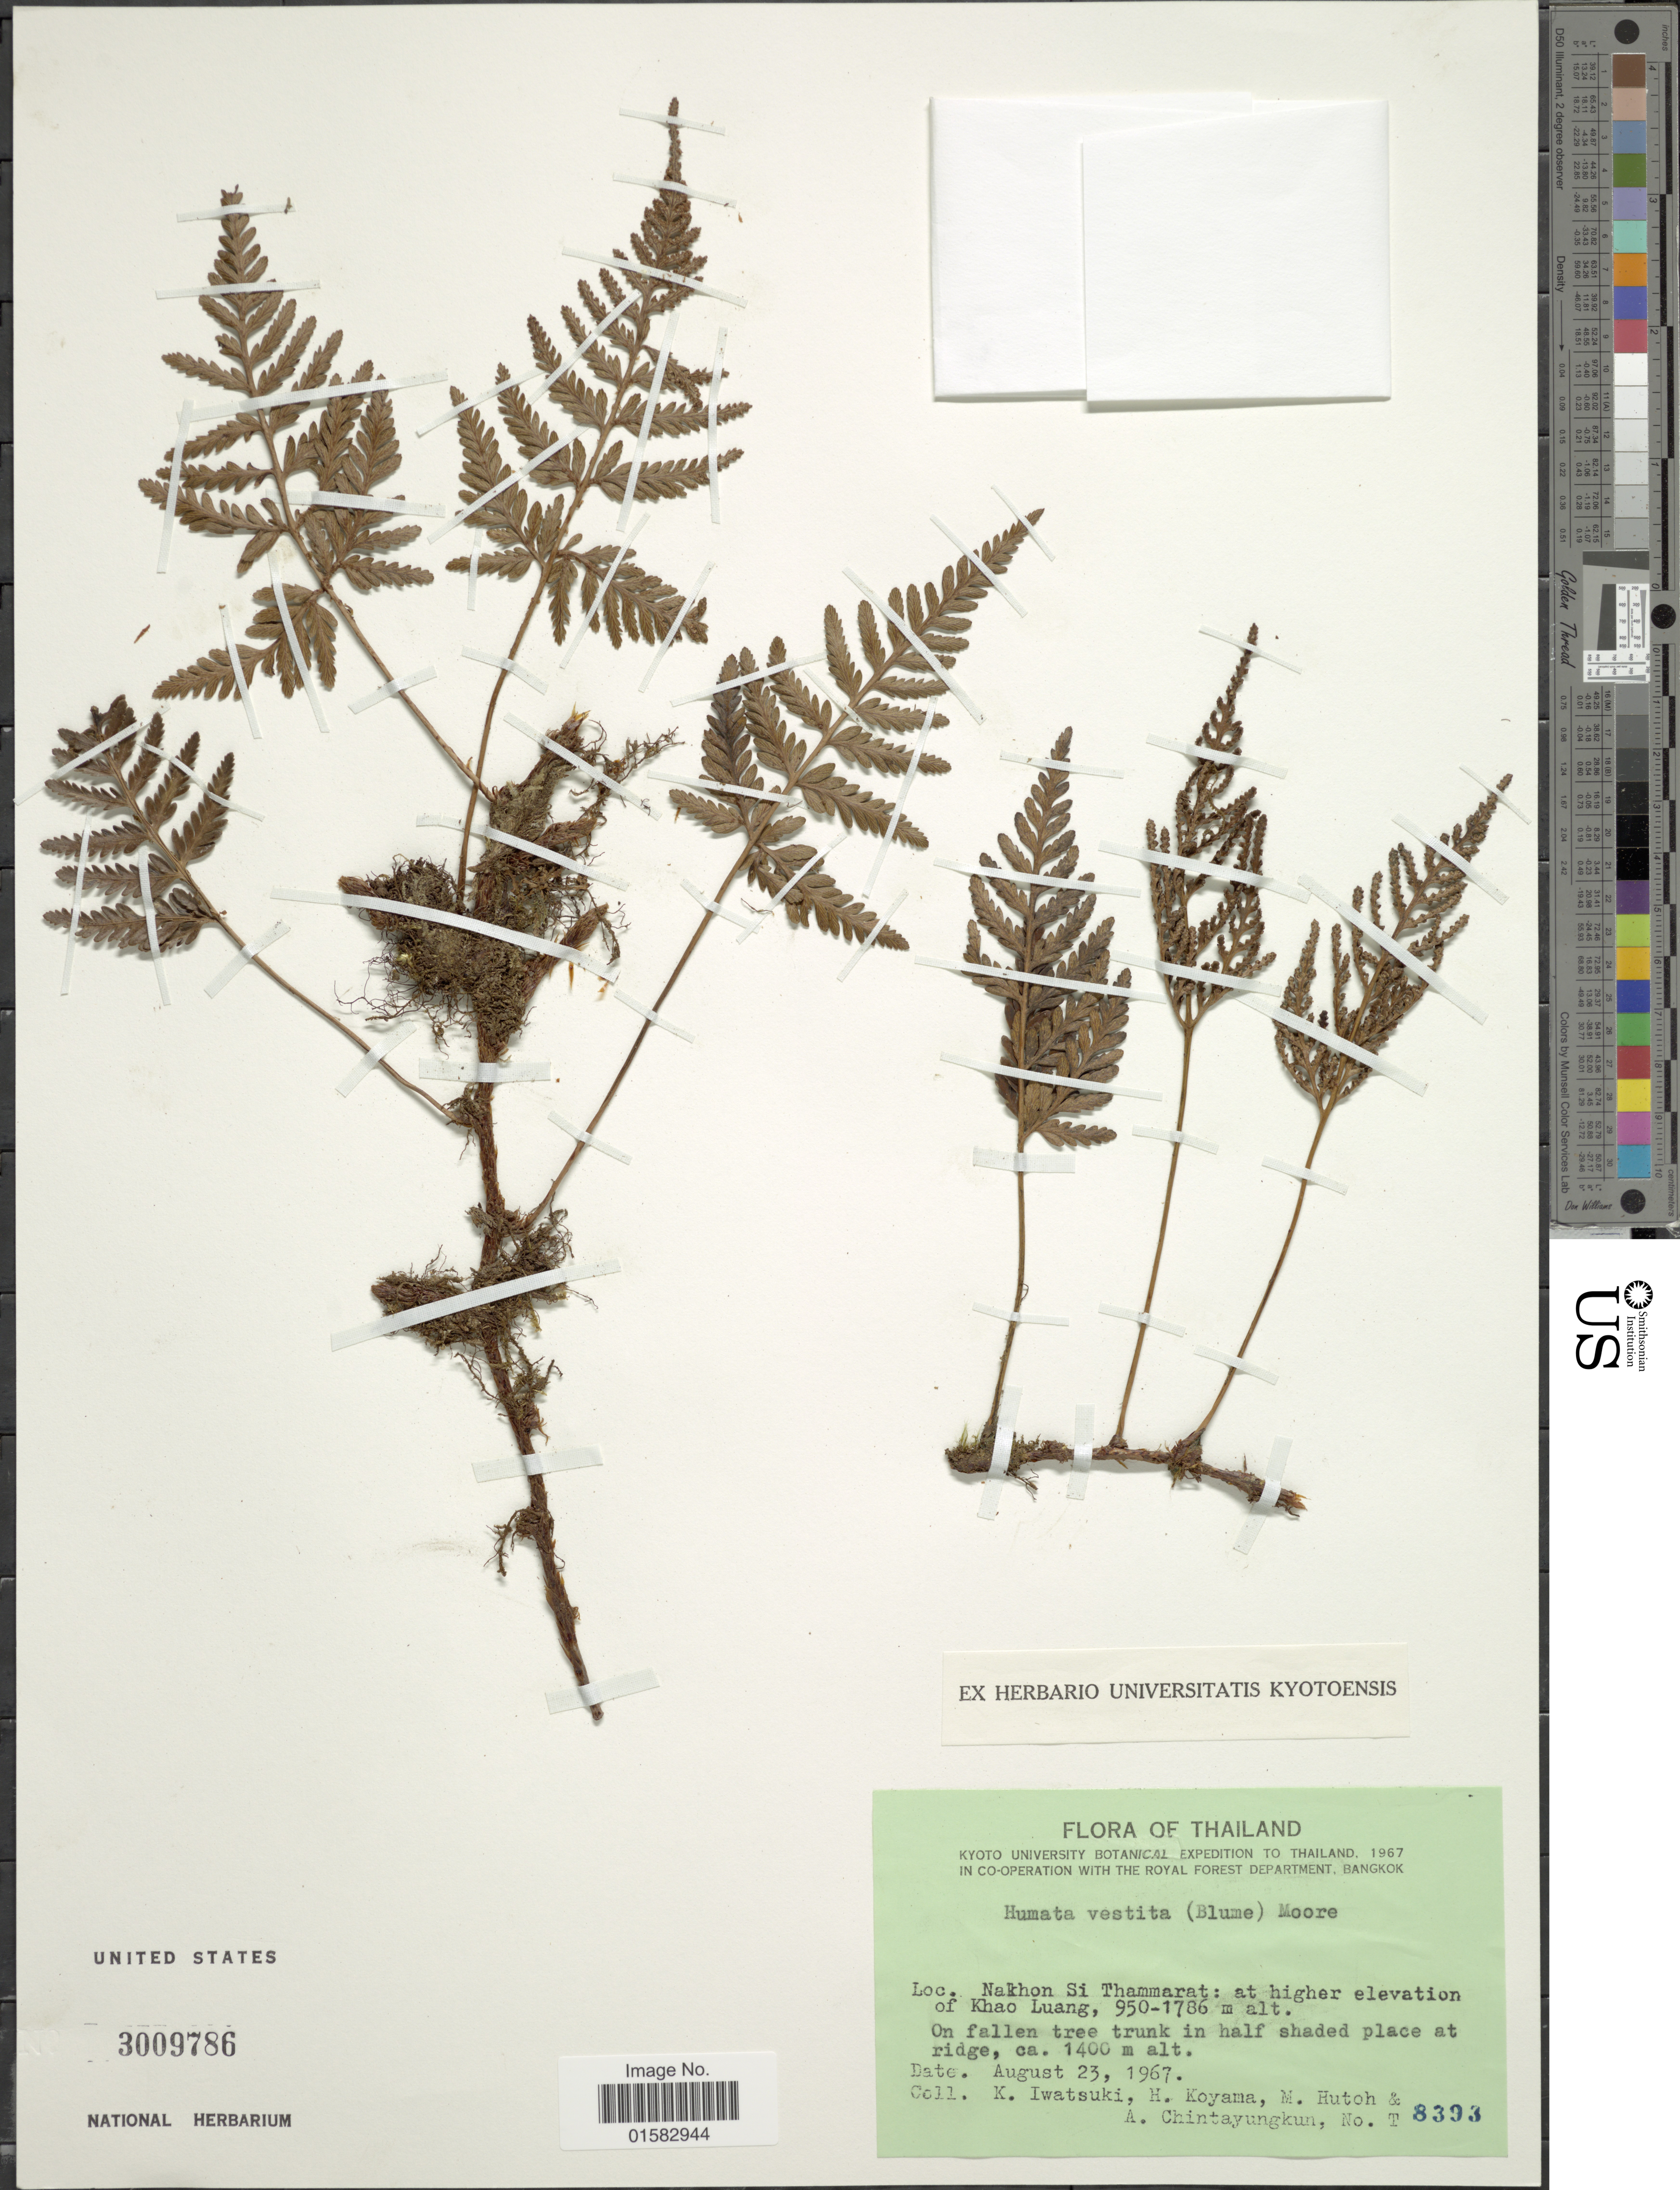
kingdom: Plantae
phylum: Tracheophyta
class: Polypodiopsida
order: Polypodiales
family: Davalliaceae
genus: Davallia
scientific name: Davallia repens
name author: (L. f.) Kuhn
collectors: K. Iwatsuki, H. Koyama, M. Hutoh & A. Chintayungkun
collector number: T 8393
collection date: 1967-08-23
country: Thailand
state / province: Nakhon Si Thammarat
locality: Khao Luang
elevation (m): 1400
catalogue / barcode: US 3009786